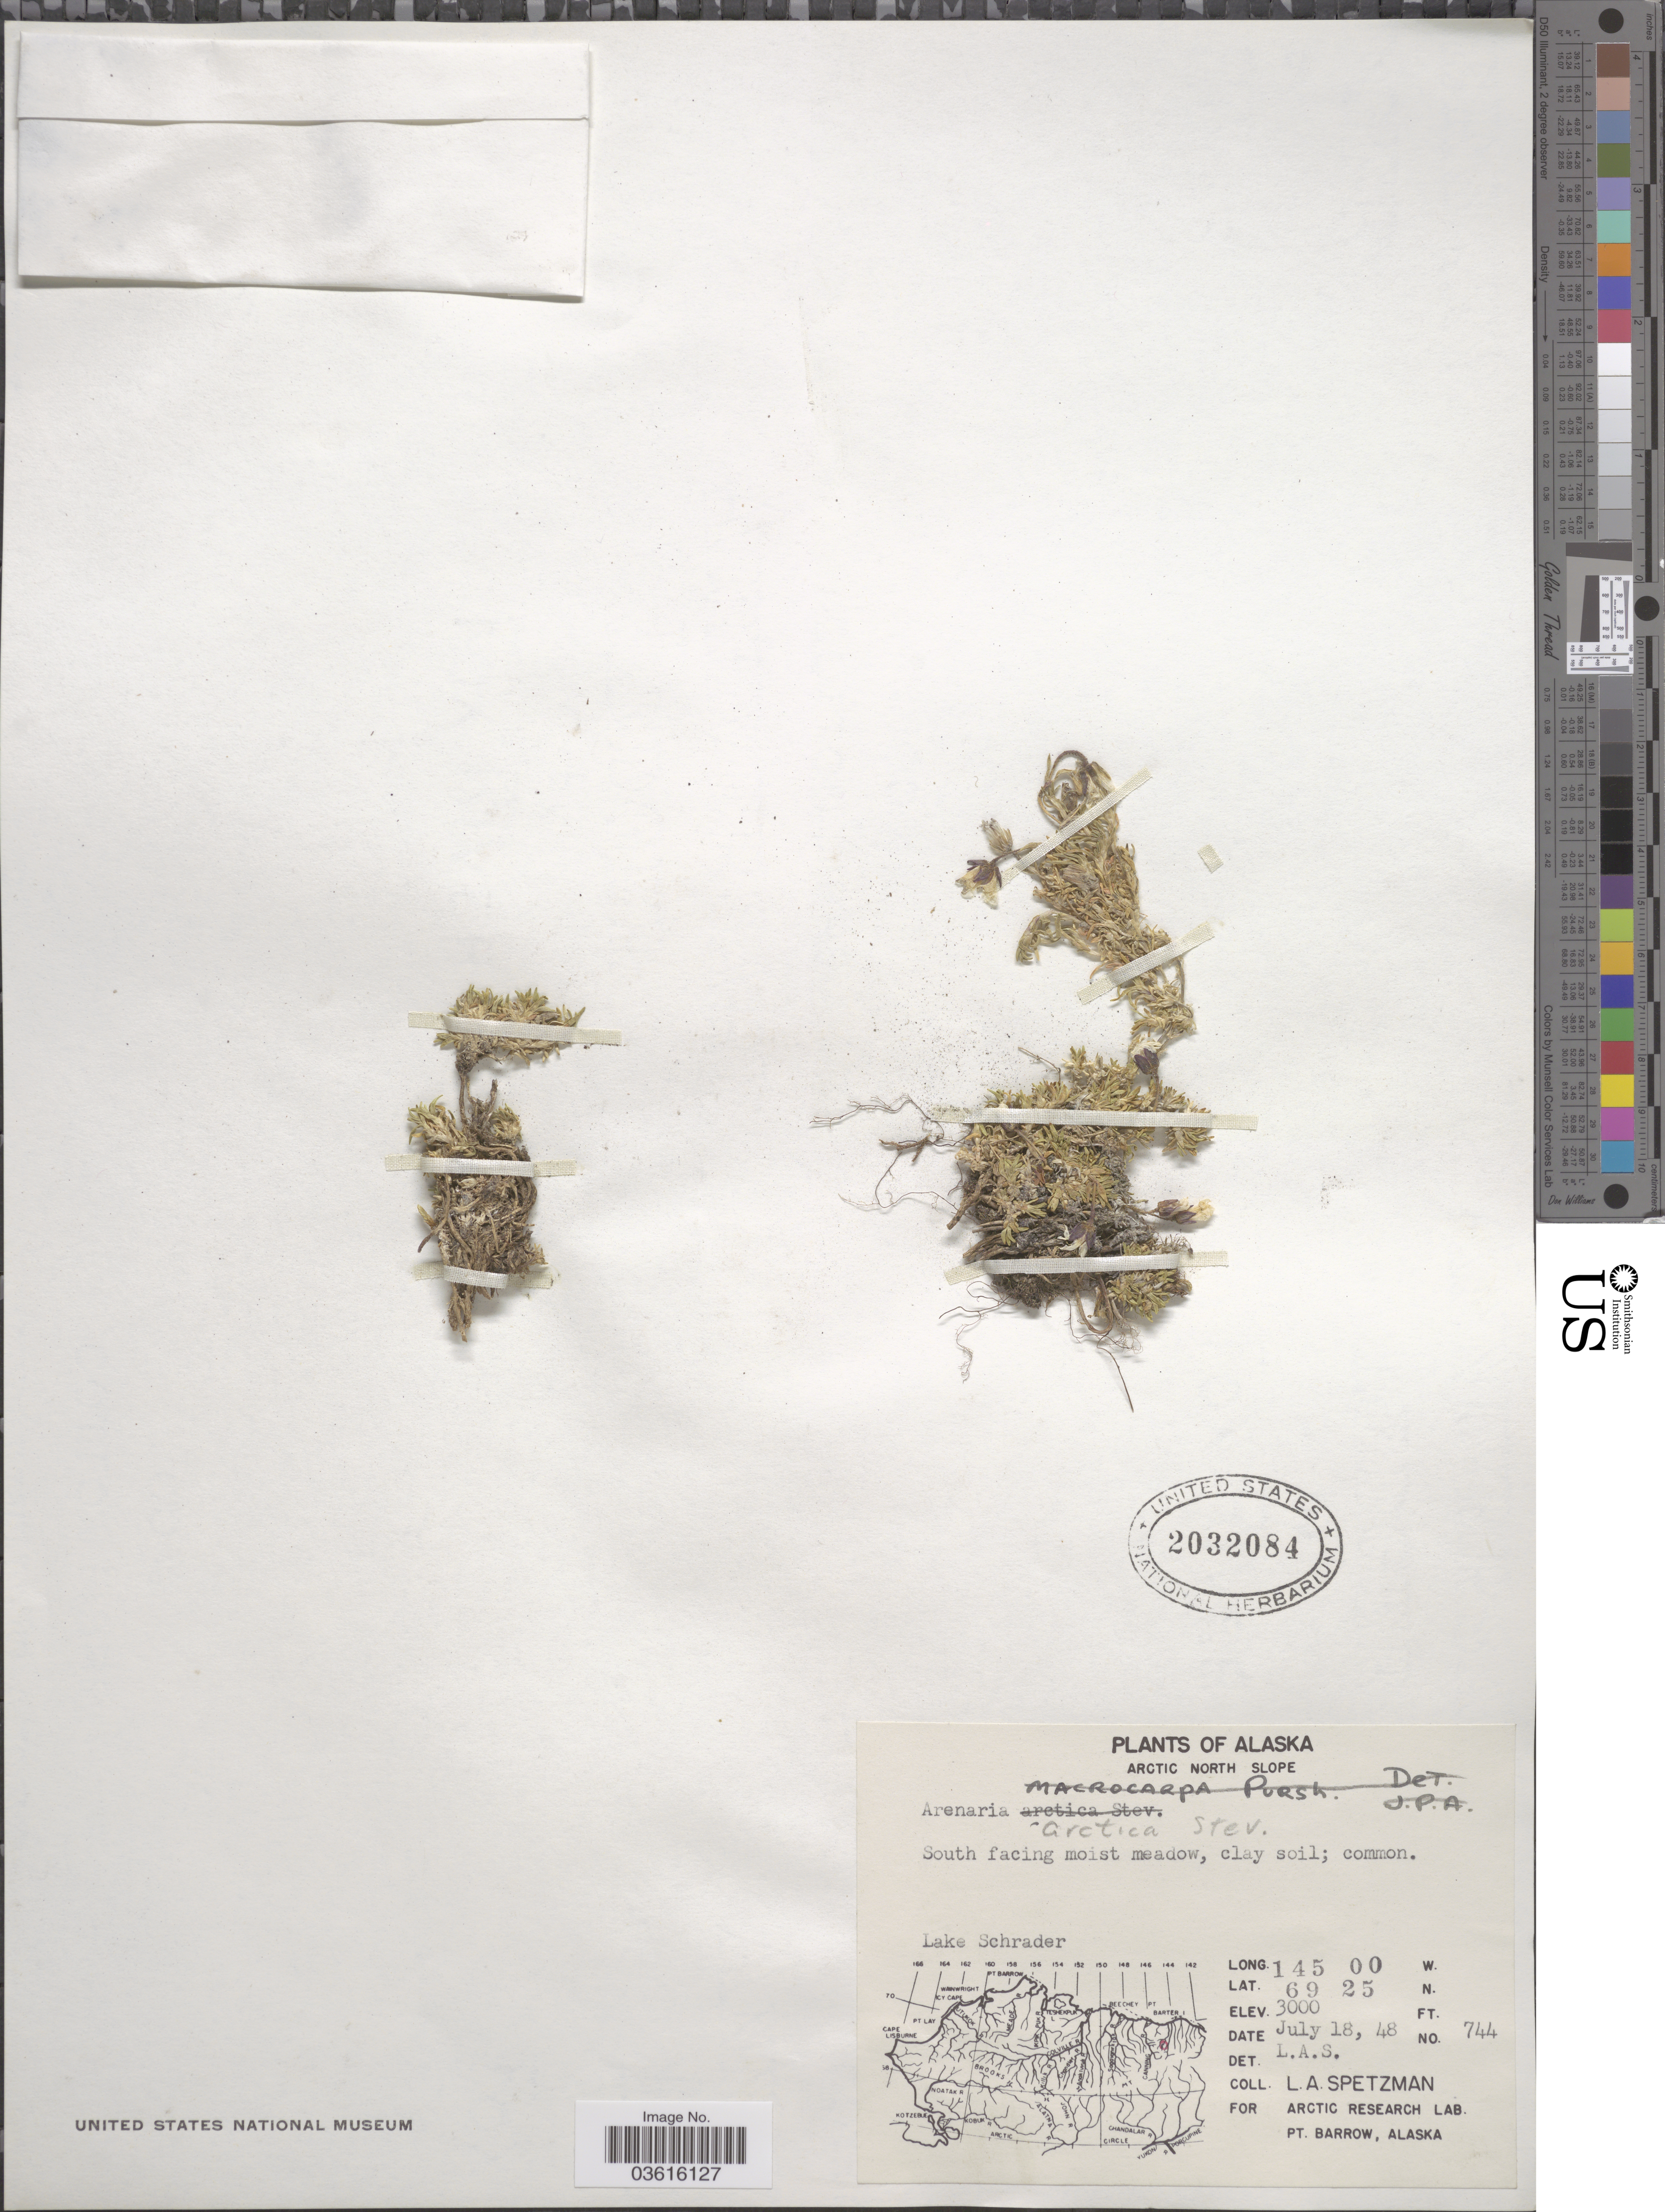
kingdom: Plantae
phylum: Tracheophyta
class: Magnoliopsida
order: Caryophyllales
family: Caryophyllaceae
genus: Pseudocherleria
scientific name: Pseudocherleria macrocarpa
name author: (Pursh) Dillenb. & Kadereit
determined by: U.S. National Herbarium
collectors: L. Spetzman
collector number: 744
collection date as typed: Transcribed d/m/y: 18/7/48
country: United States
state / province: Alaska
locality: Arctic North Slope. Lake Schrader.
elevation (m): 914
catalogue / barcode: US 2032084